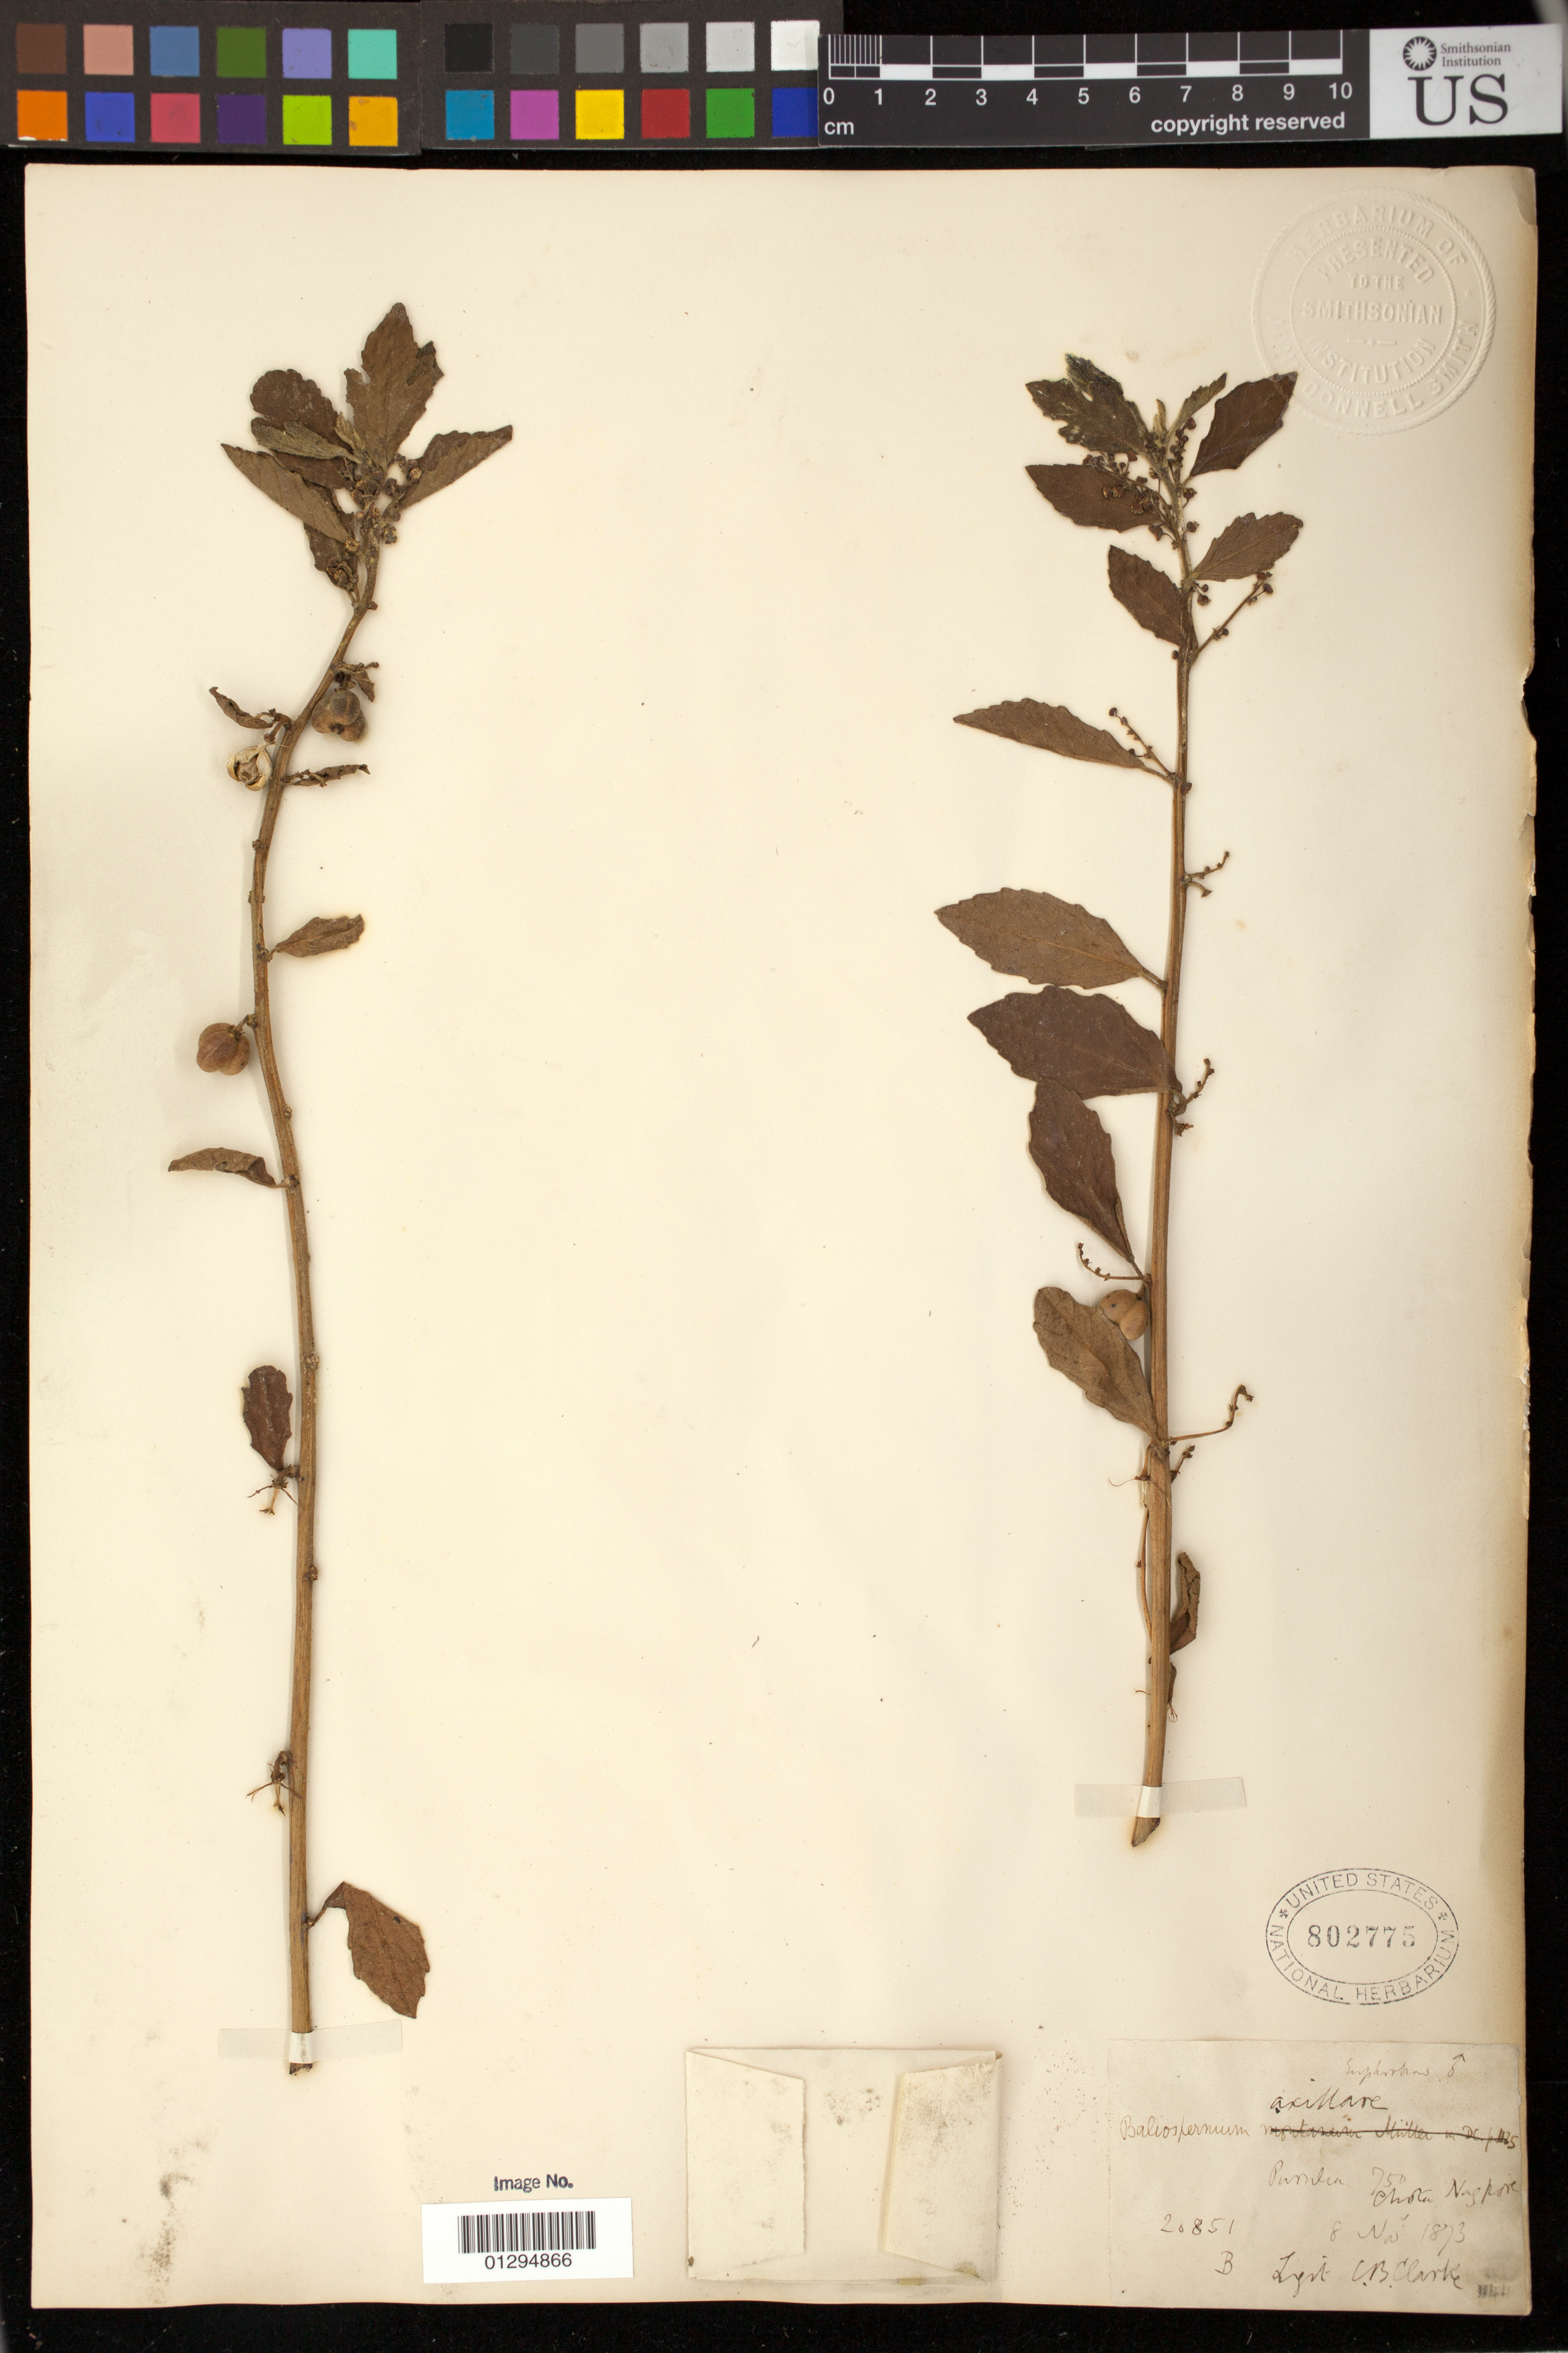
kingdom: Plantae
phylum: Tracheophyta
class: Magnoliopsida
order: Malpighiales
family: Euphorbiaceae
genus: Baliospermum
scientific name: Baliospermum montanum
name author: (Willd.) Müll. Arg.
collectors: C. B. Clarke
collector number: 20851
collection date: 1873-11-08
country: India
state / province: Jharkhand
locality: Chota Nagpore [Nagpur]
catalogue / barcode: US 802775